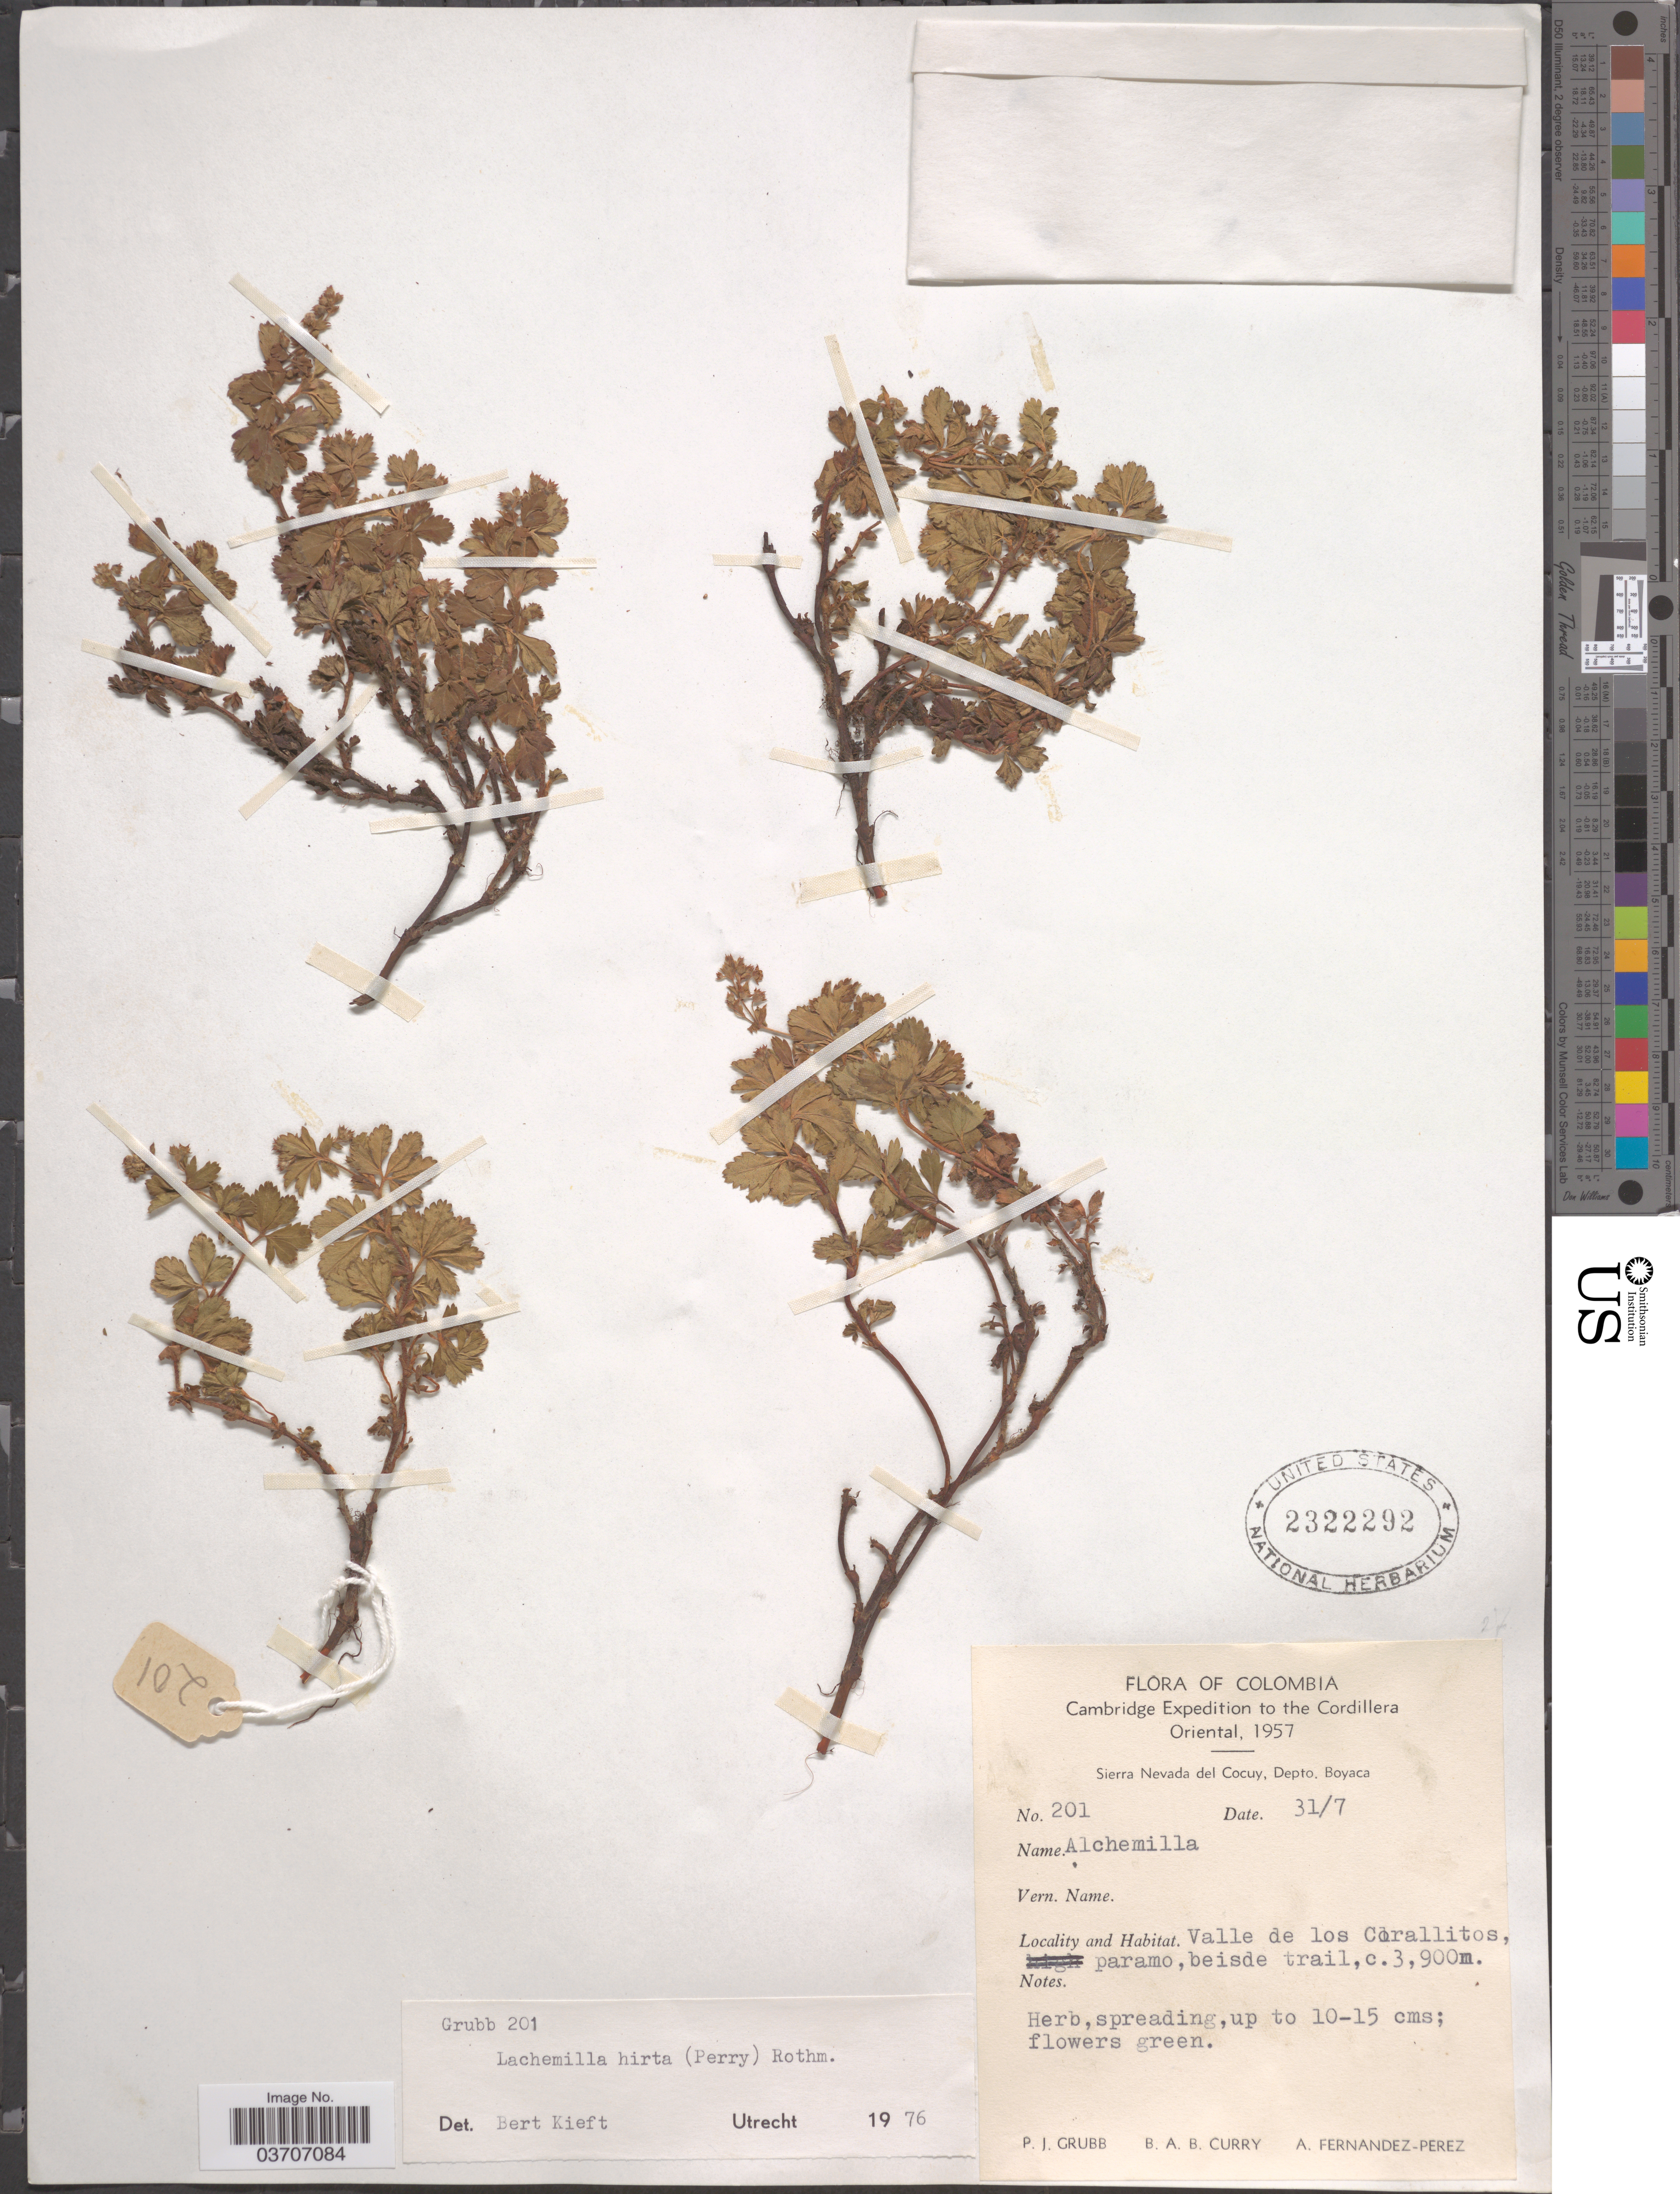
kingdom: Plantae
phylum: Tracheophyta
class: Magnoliopsida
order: Rosales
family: Rosaceae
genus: Lachemilla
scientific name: Lachemilla hirta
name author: (L.M. Perry) Rothm.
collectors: P. J. Grubb, B. A. B. Curry & A. Fernández-Pérez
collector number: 201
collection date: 1957-07-31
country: Colombia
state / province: Boyacá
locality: Cordillera Oriental. Sierra Nevada del Cocuy, Depto. Boyaca. Valle de los Corallitos.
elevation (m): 3900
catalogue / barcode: US 2322292